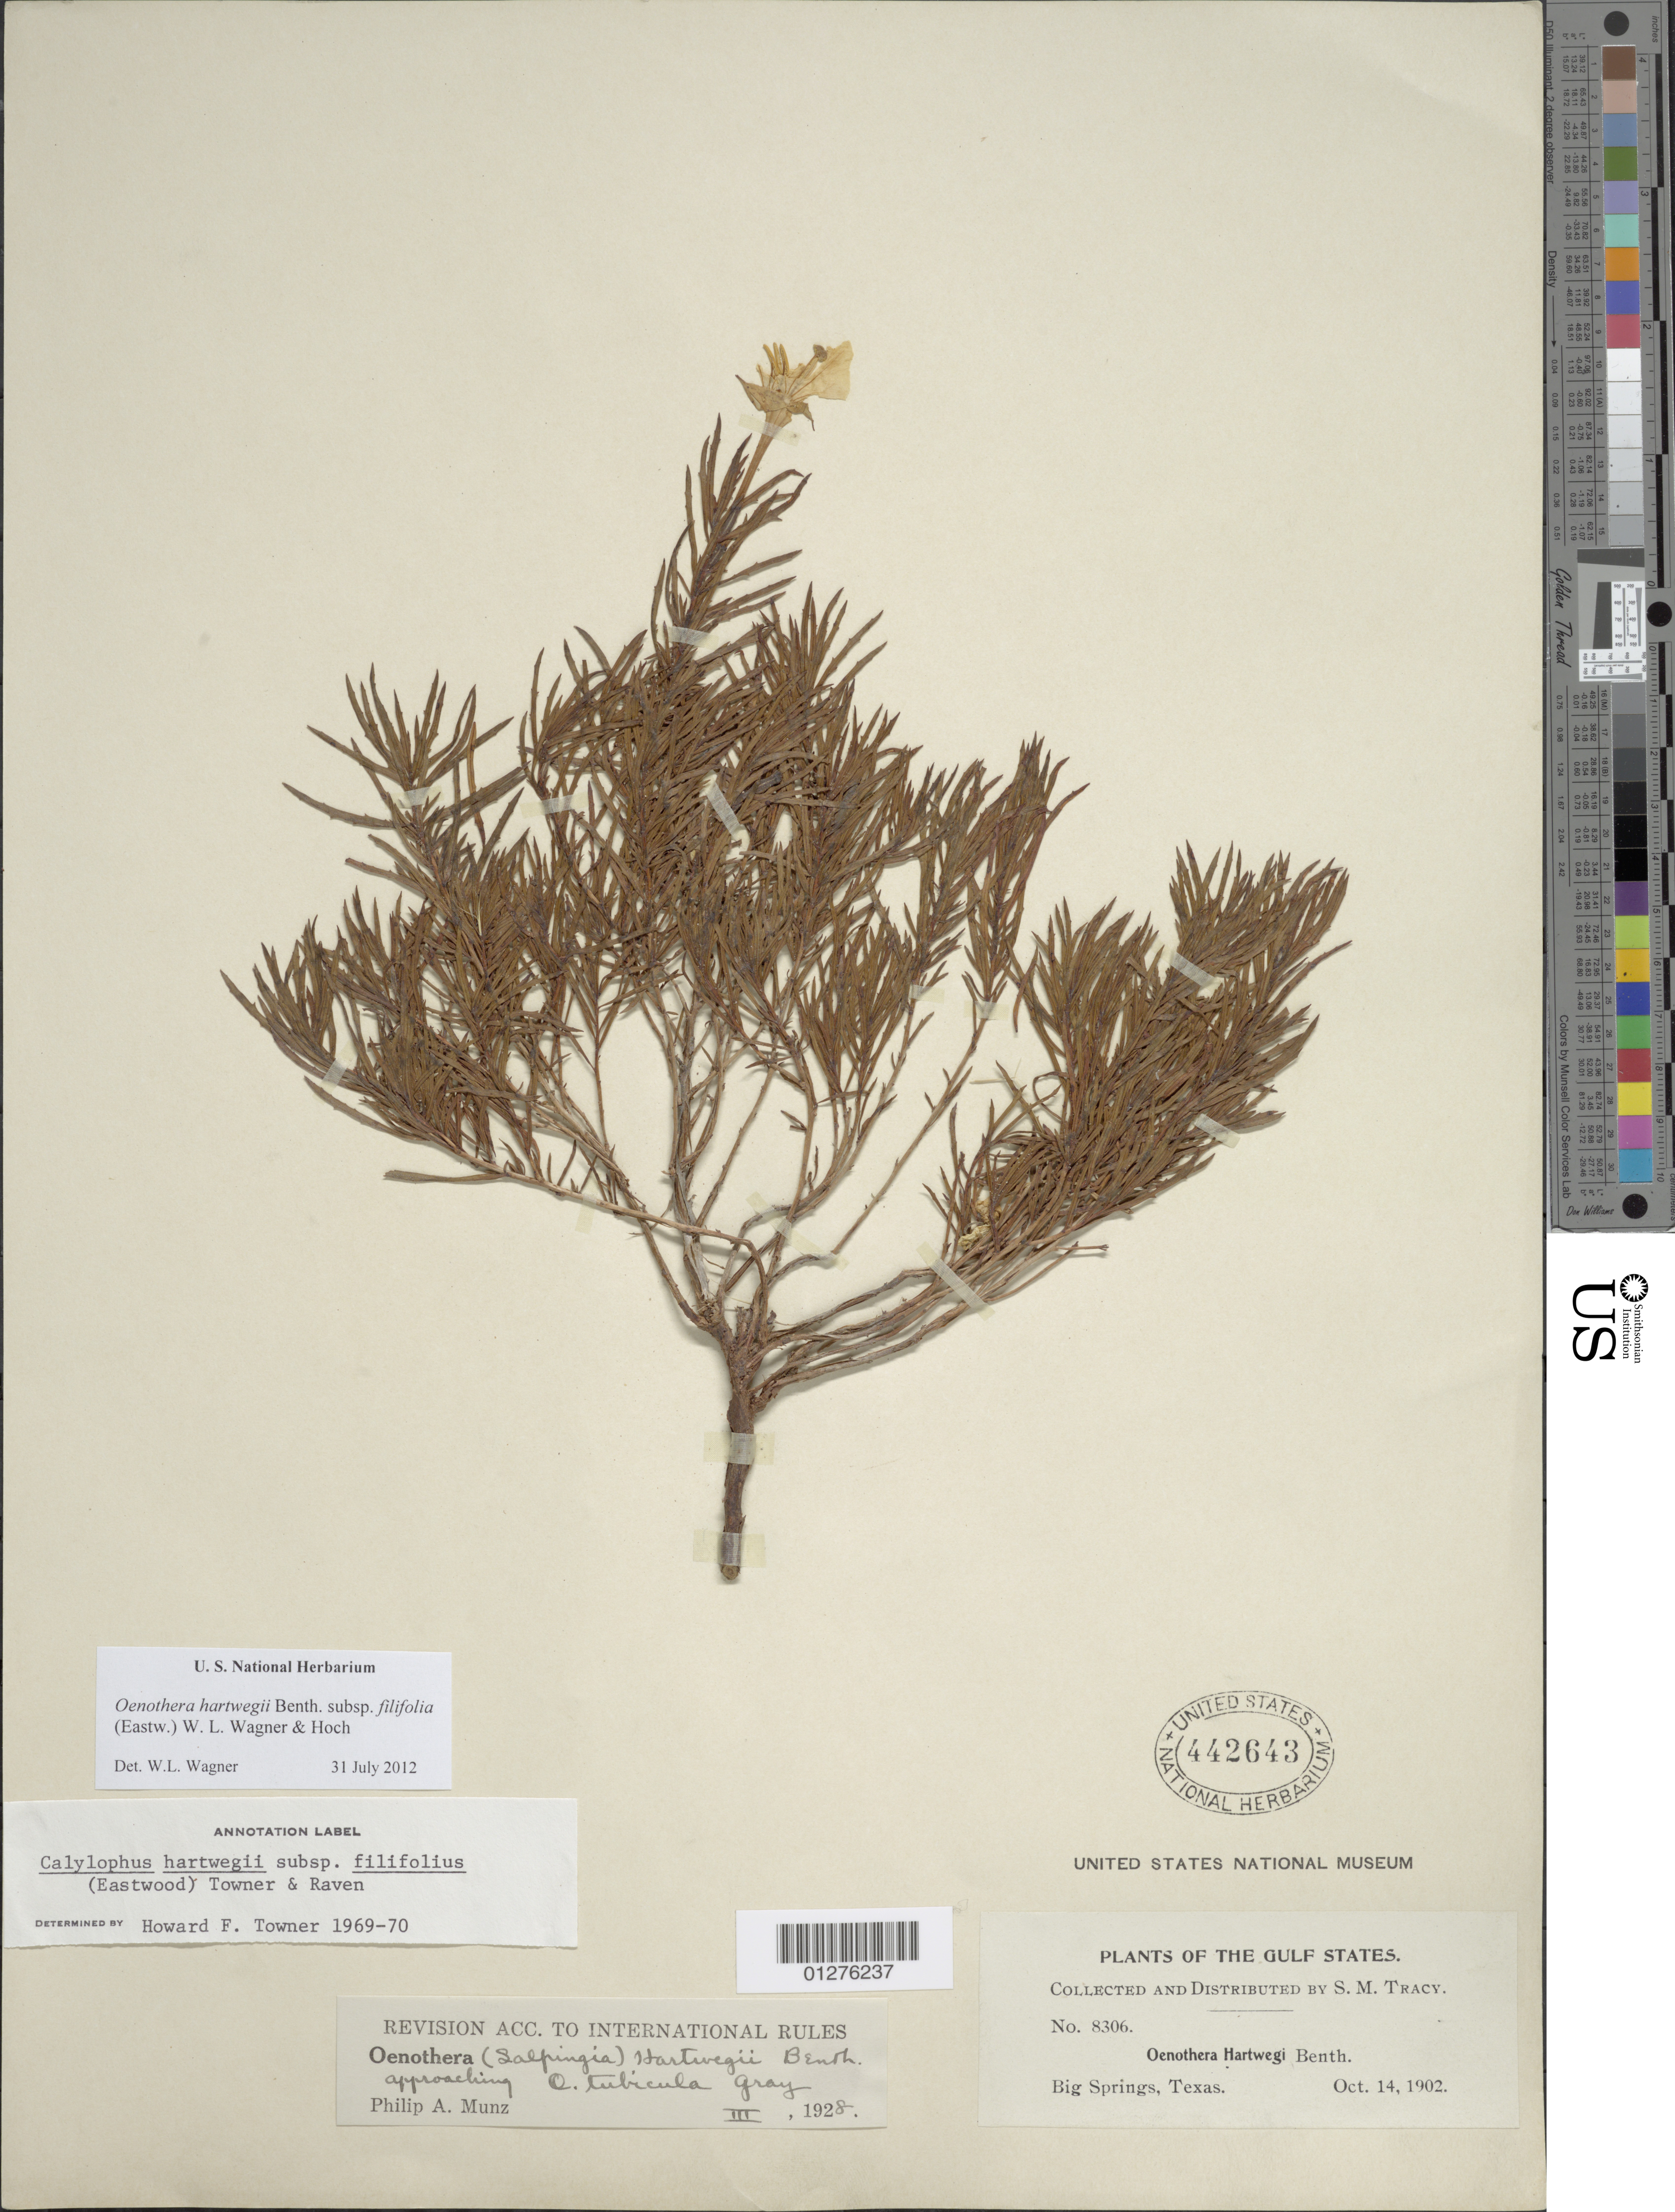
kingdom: Plantae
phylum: Tracheophyta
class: Magnoliopsida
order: Myrtales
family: Onagraceae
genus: Oenothera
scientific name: Oenothera hartwegii subsp. filifolia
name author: (Eastw.) W.L. Wagner & Hoch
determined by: Wagner, W. L., (BOT), Smithsonian Institution - National Museum of Natural History (UNITED STATES)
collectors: S. M. Tracy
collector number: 8306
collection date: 1902-10-14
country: United States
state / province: Texas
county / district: Howard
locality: Big Springs.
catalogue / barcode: US 442643